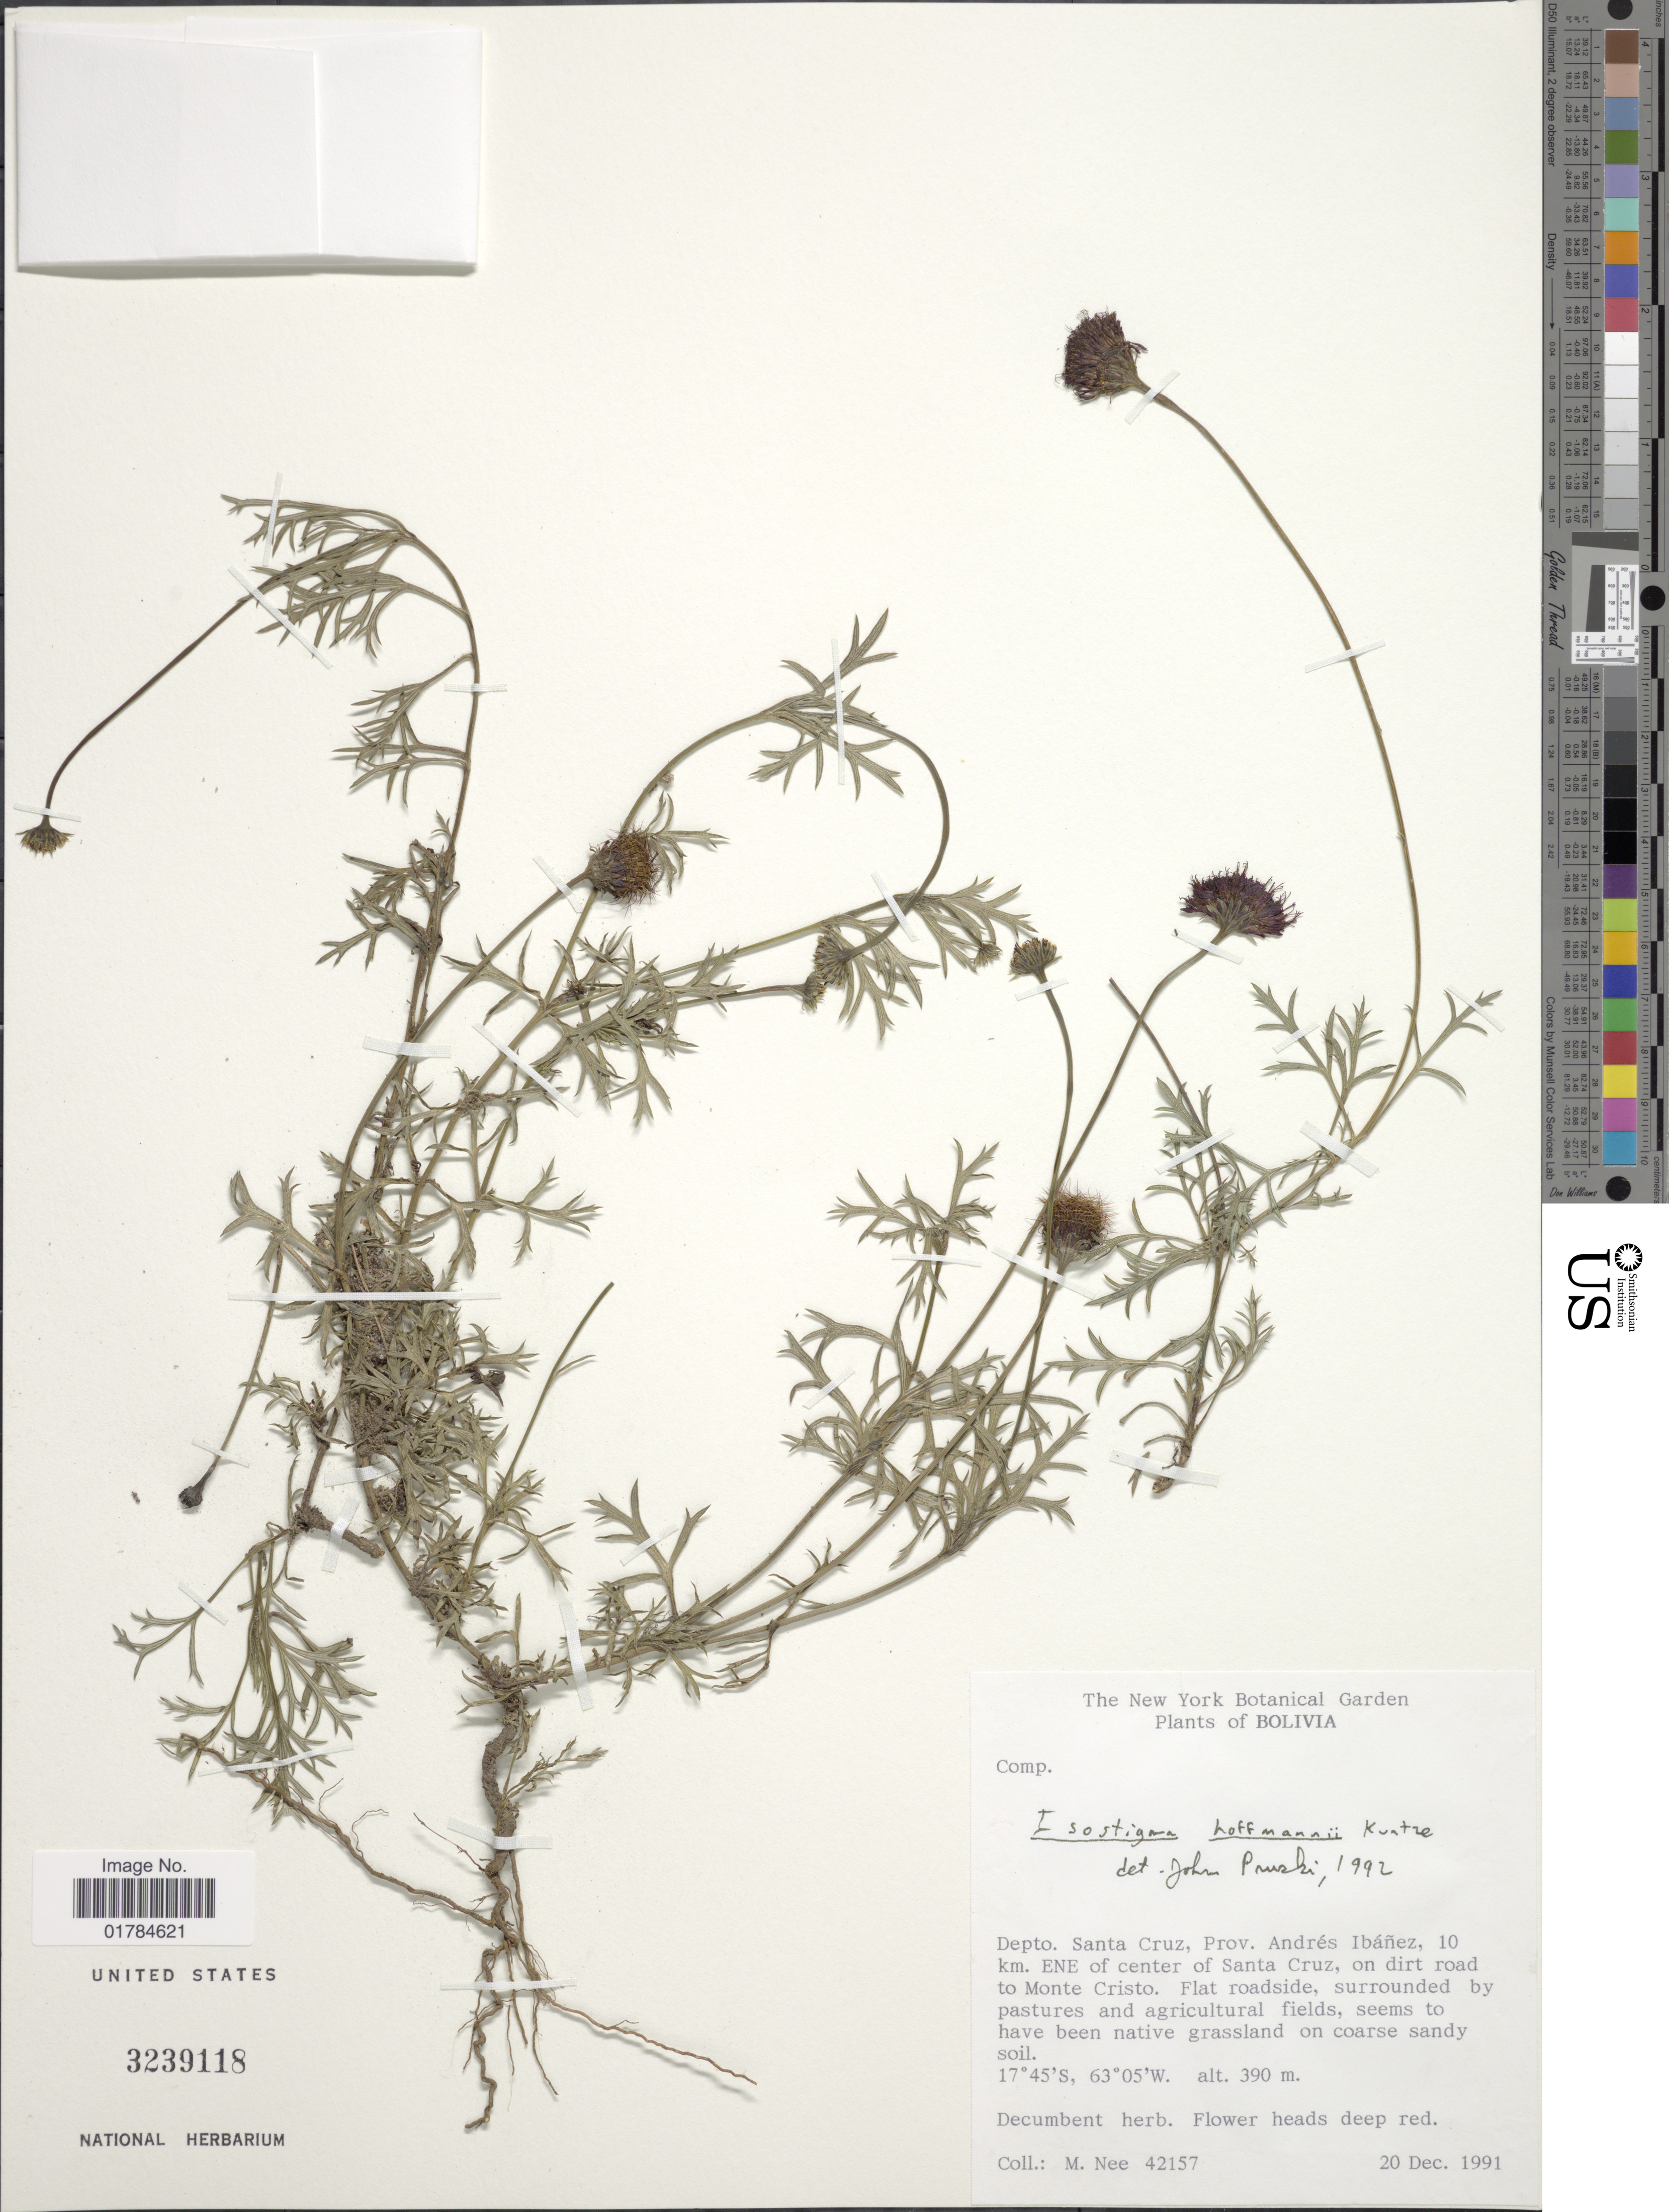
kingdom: Plantae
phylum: Tracheophyta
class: Magnoliopsida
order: Asterales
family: Asteraceae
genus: Isostigma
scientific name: Isostigma hoffmannii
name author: Kuntze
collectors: M. Nee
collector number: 42157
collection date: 1991-12-20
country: Bolivia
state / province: Santa Cruz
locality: Prov. Andres Ibanez, 10 km. ENE of center of Santa Cruz, on dirt road to Monte Cristo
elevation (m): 390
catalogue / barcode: US 3239118